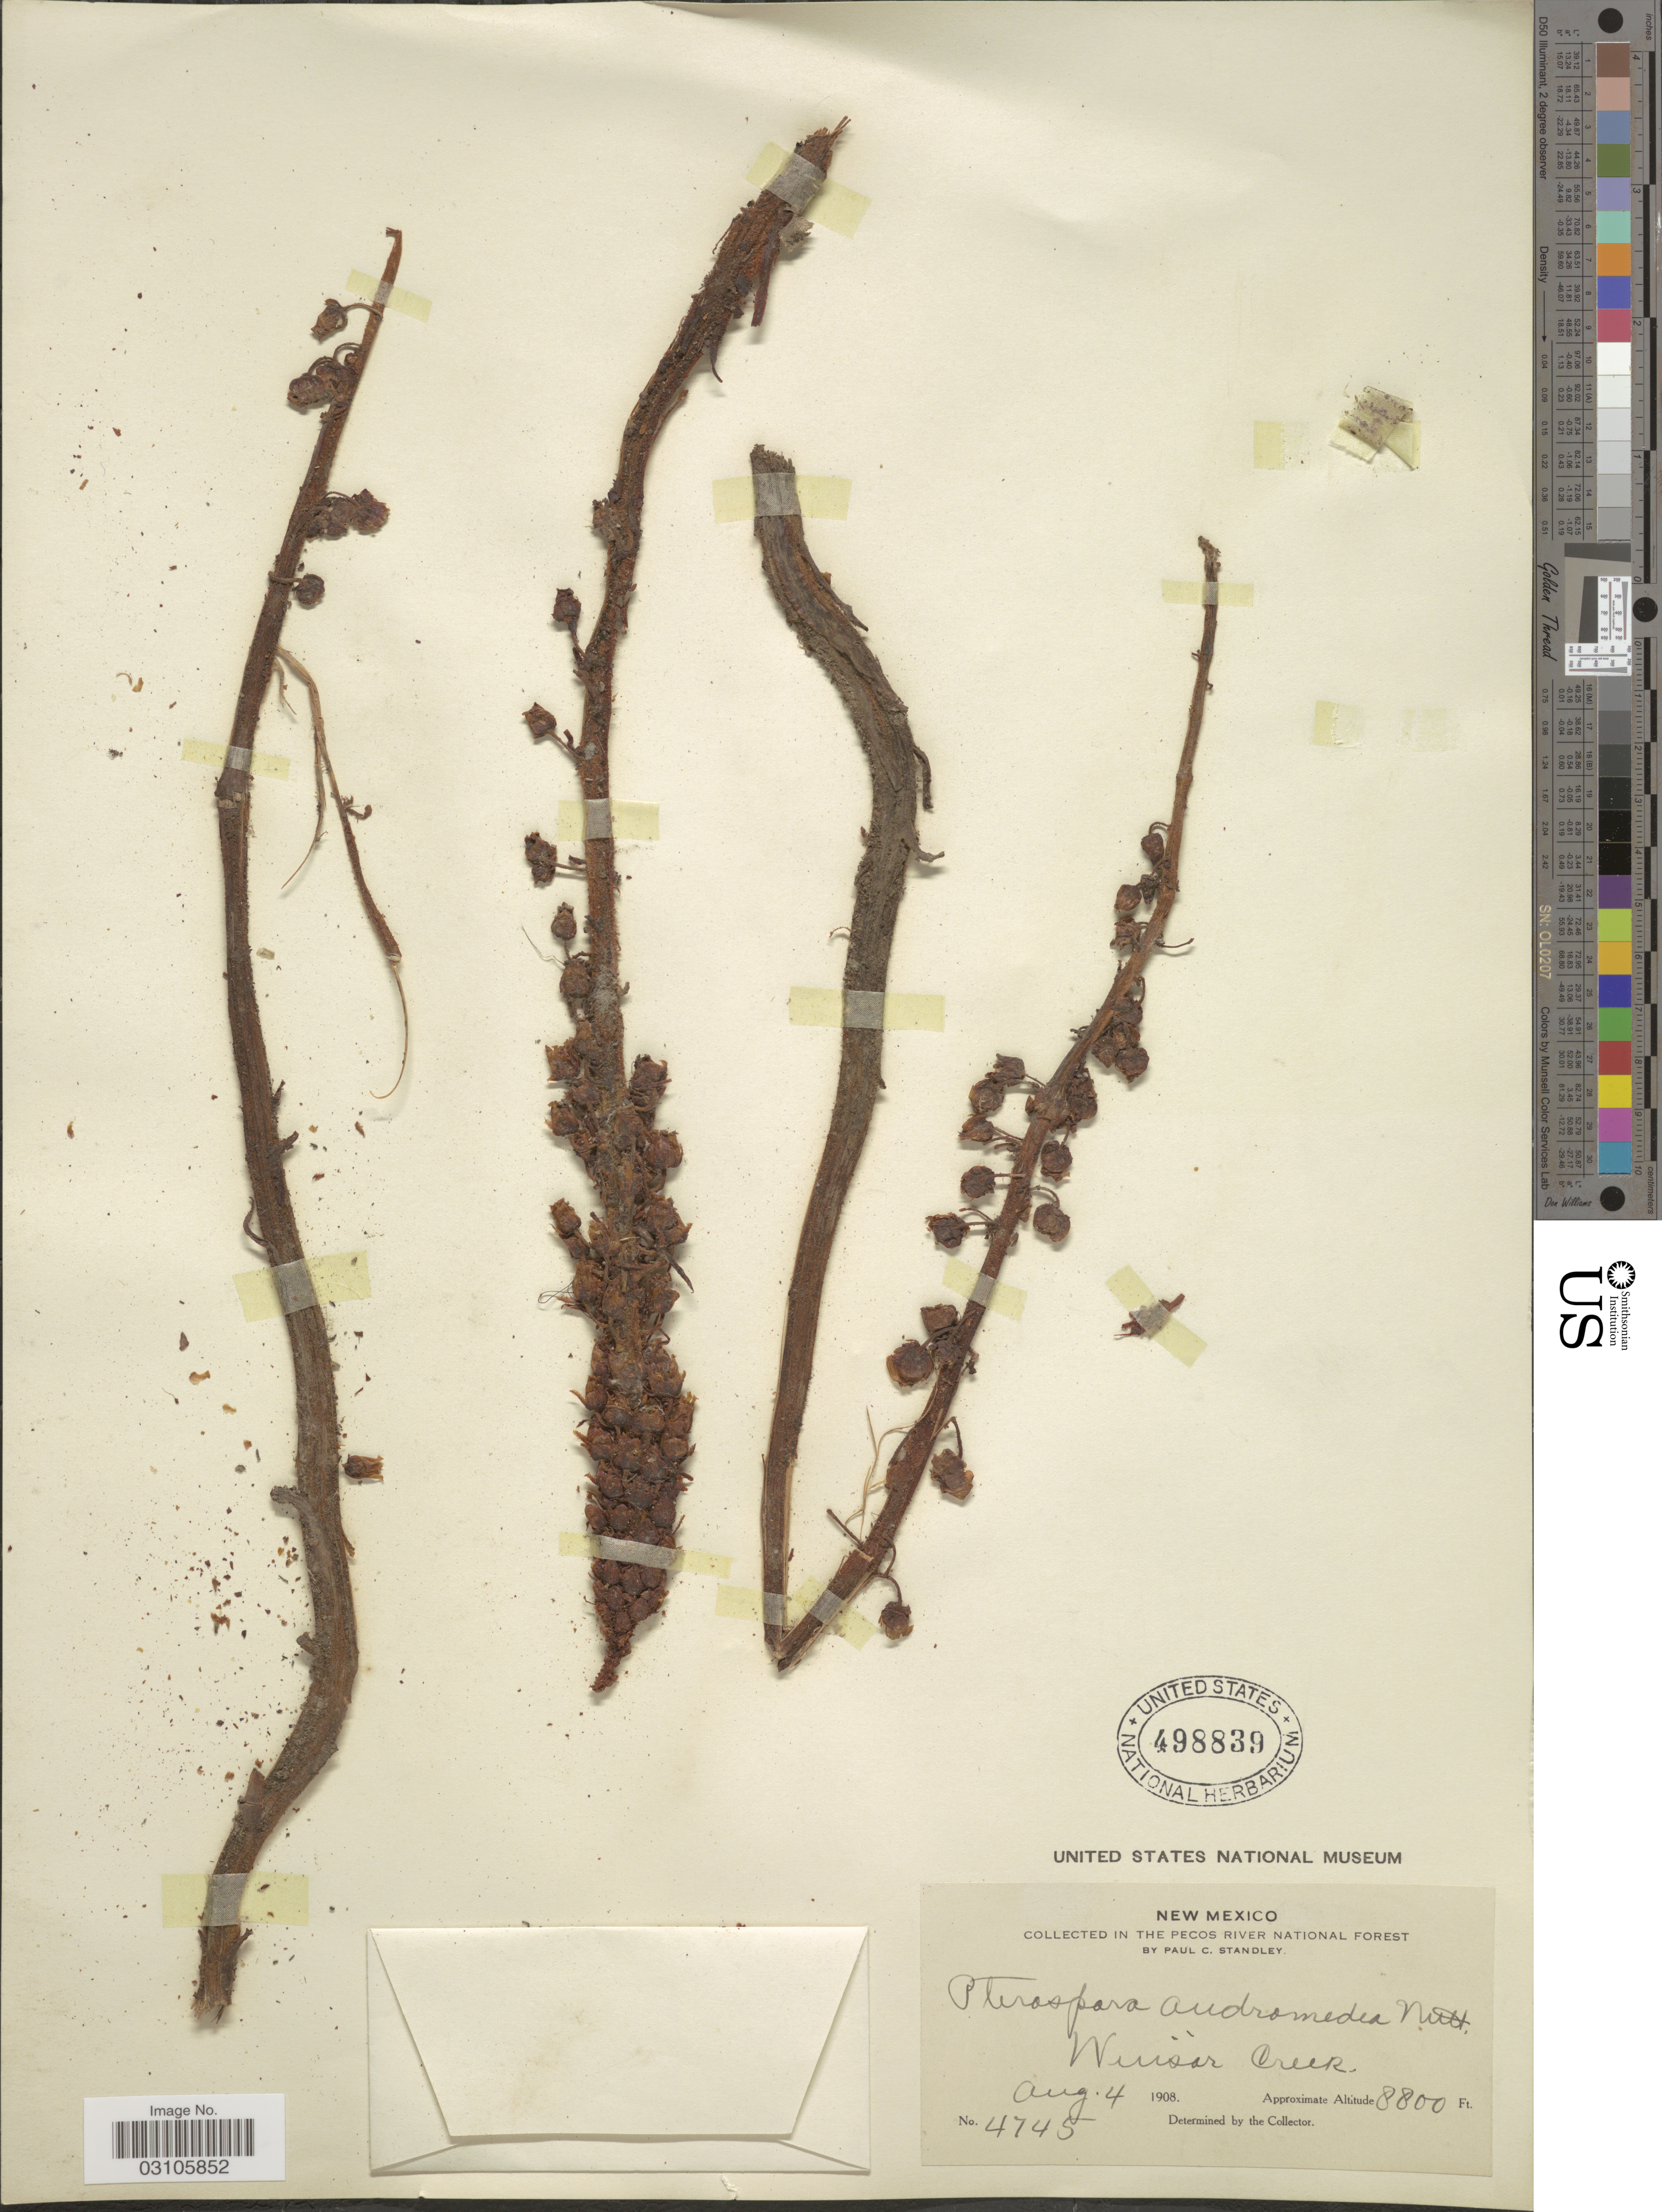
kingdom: Plantae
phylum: Tracheophyta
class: Magnoliopsida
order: Ericales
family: Ericaceae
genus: Pterospora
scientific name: Pterospora andromedea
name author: Nutt.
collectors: P. C. Standley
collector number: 4745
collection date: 1908-08-04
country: United States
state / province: New Mexico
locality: Pecos River National Forest. Winsor Creek.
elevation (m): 2682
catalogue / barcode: US 498839